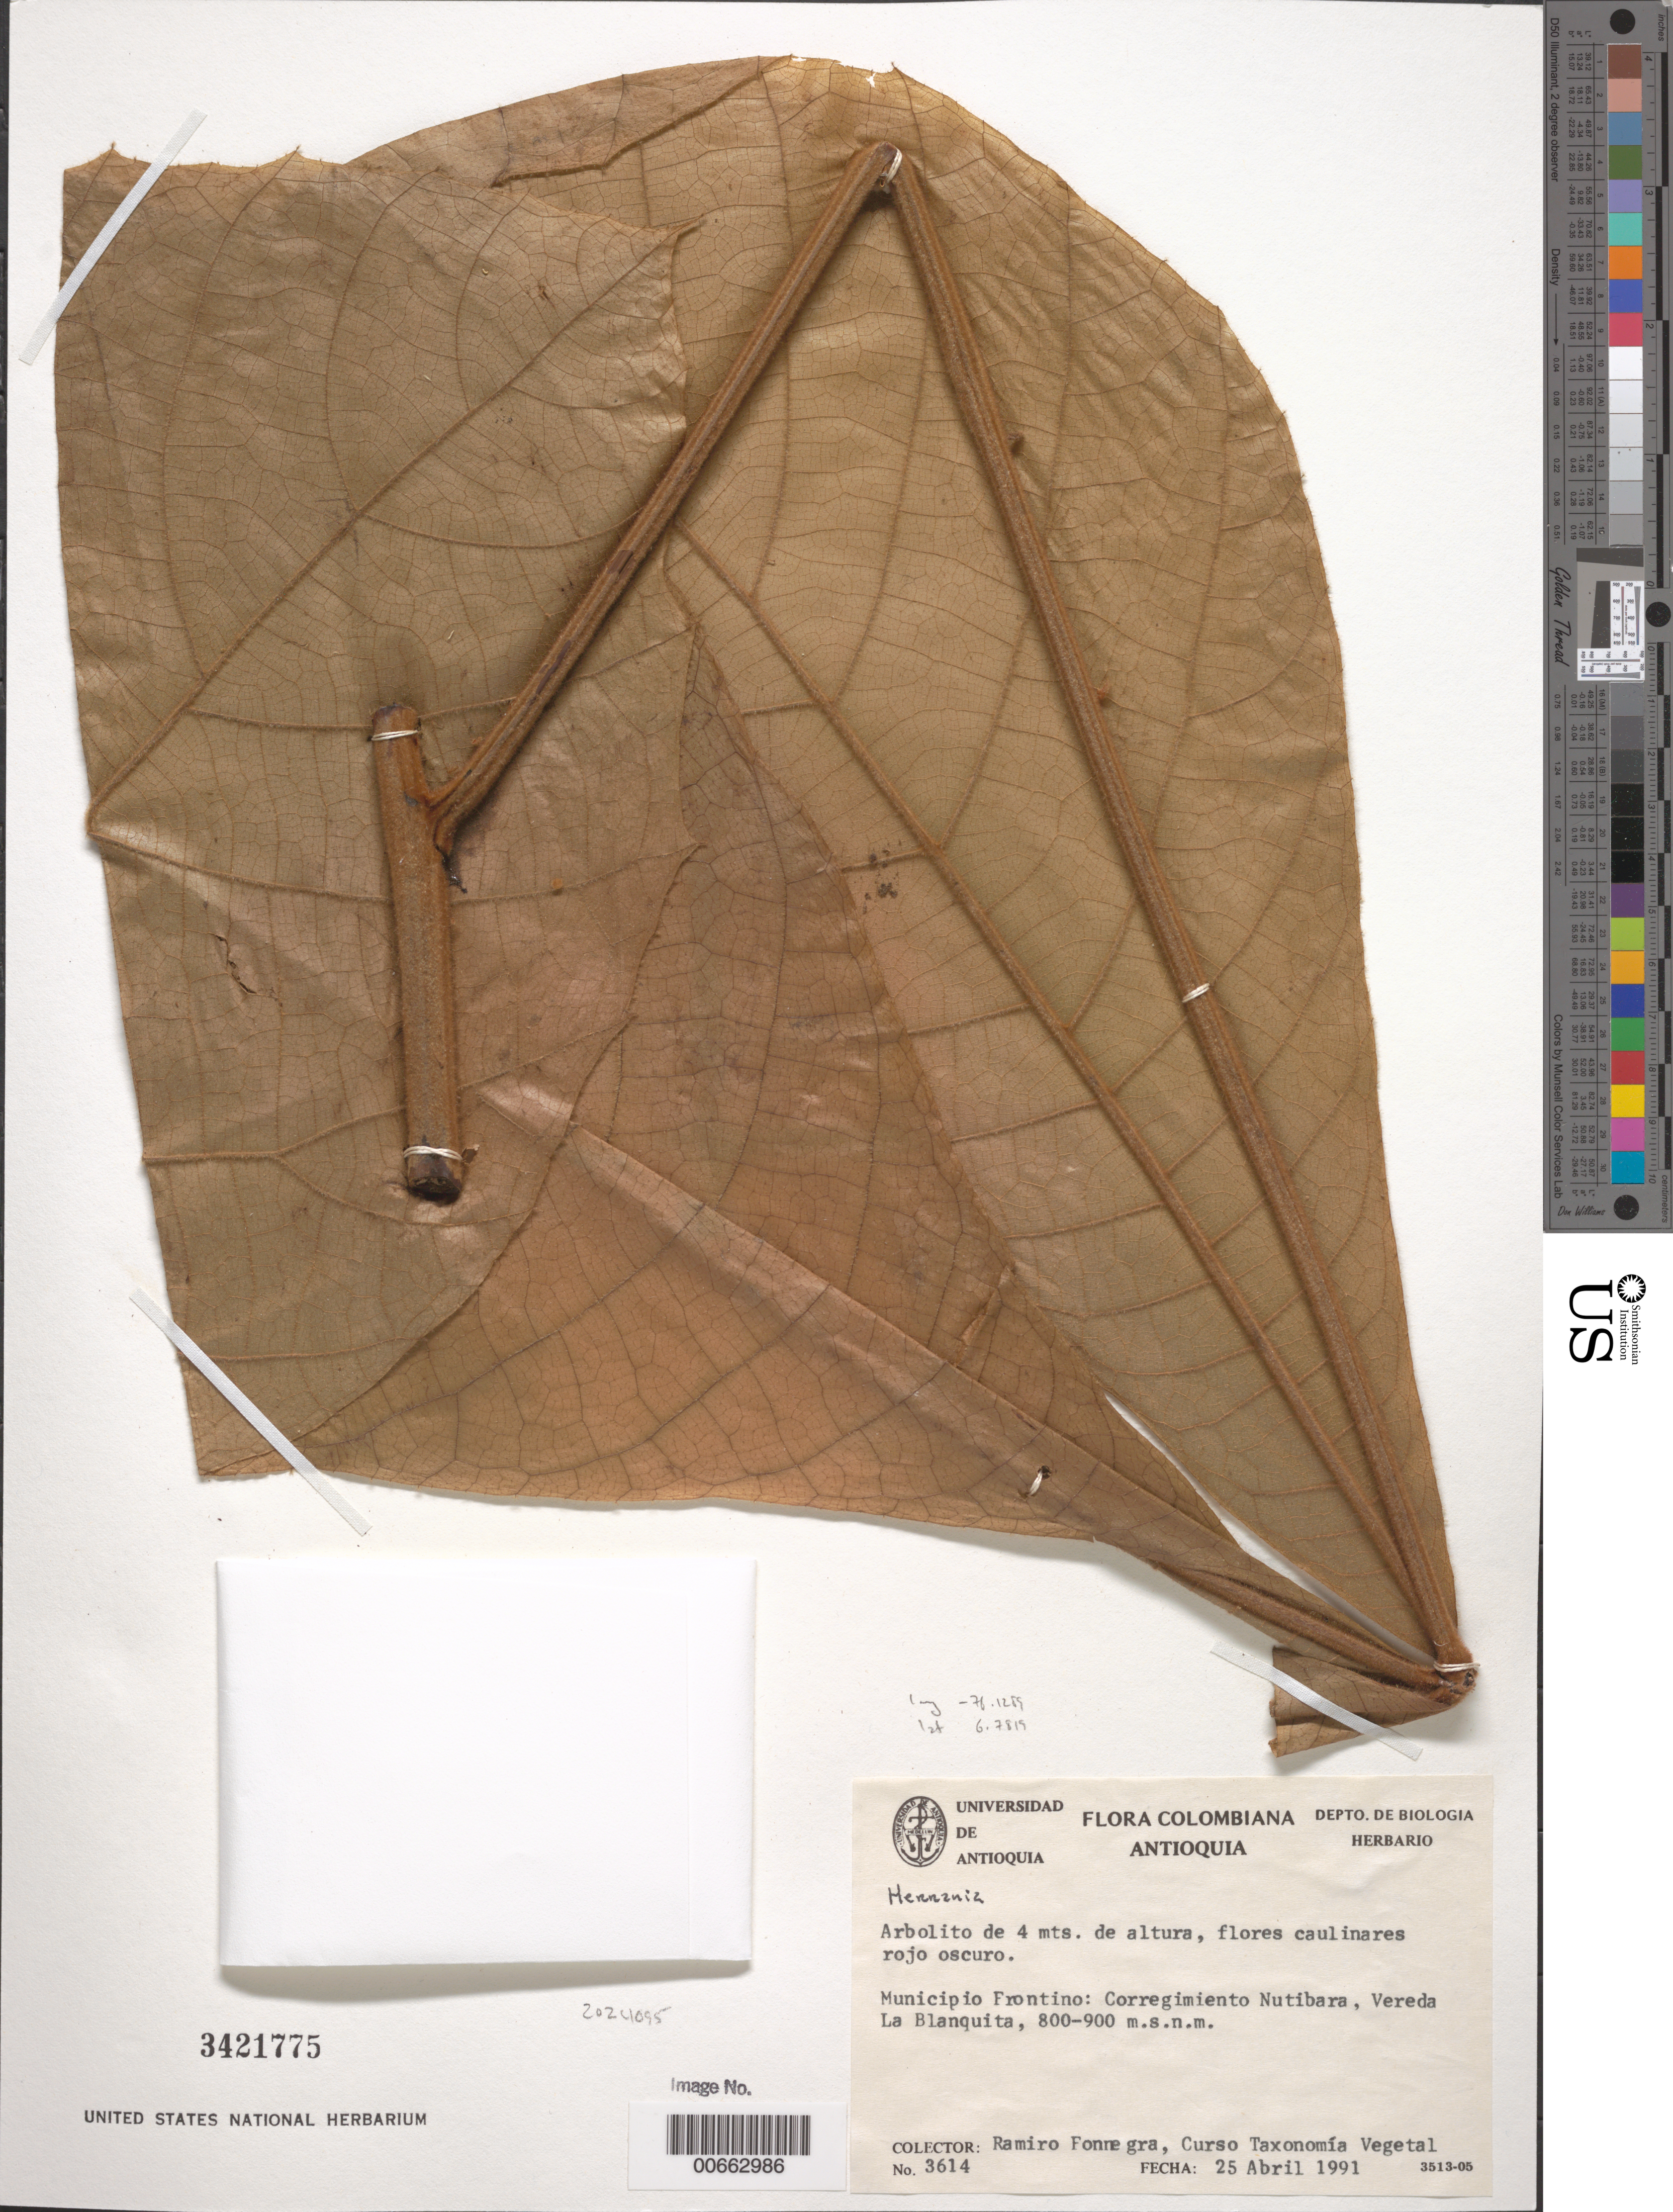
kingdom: Plantae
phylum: Tracheophyta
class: Magnoliopsida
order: Malvales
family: Malvaceae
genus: Herrania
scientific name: Herrania sp.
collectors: R. Fonnegra G. & Curso taxonomía vegetal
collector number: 3614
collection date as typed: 25 Apr 1991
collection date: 1991-04-25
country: Colombia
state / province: Antioquia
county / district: Frontino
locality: Corregimiento Nutibara, Vereda La Blanquita.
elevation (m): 800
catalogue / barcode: US 3421775